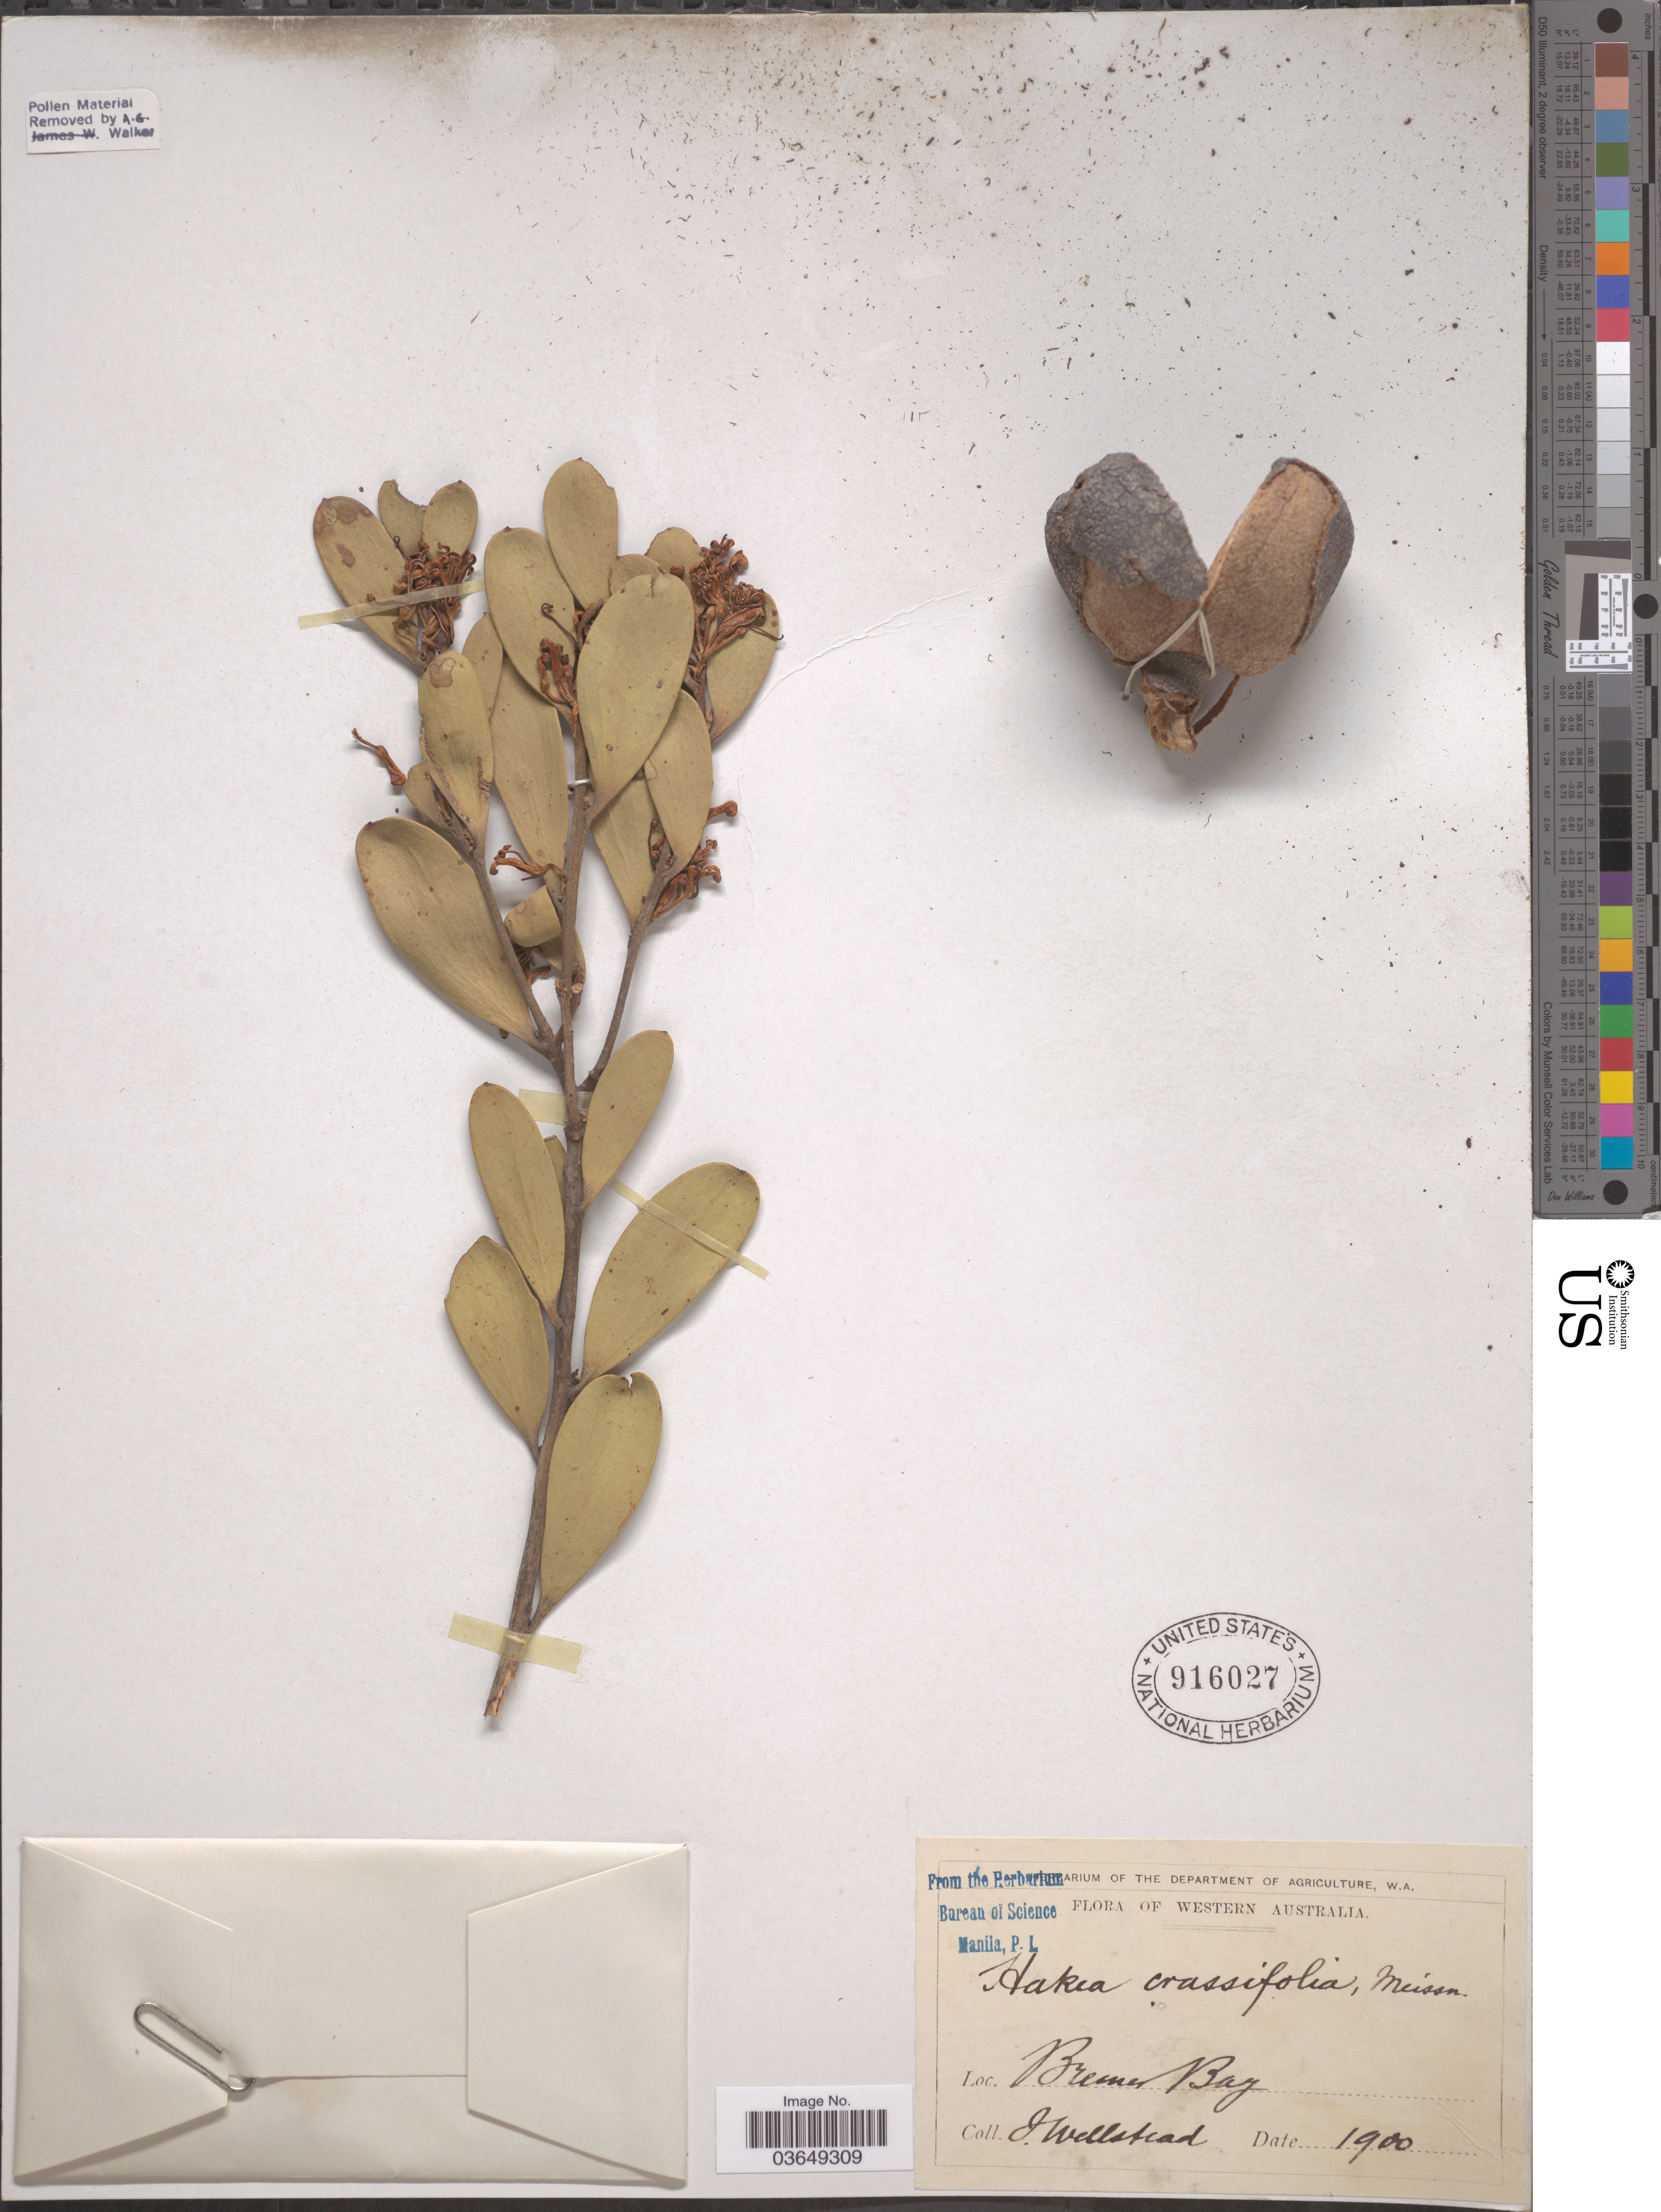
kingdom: Plantae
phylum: Tracheophyta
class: Magnoliopsida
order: Proteales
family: Proteaceae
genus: Hakea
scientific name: Hakea crassifolia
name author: Meisn.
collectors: J. Wellstead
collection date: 1900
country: Australia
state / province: Western Australia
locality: Bremer Bay.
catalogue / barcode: US 916027